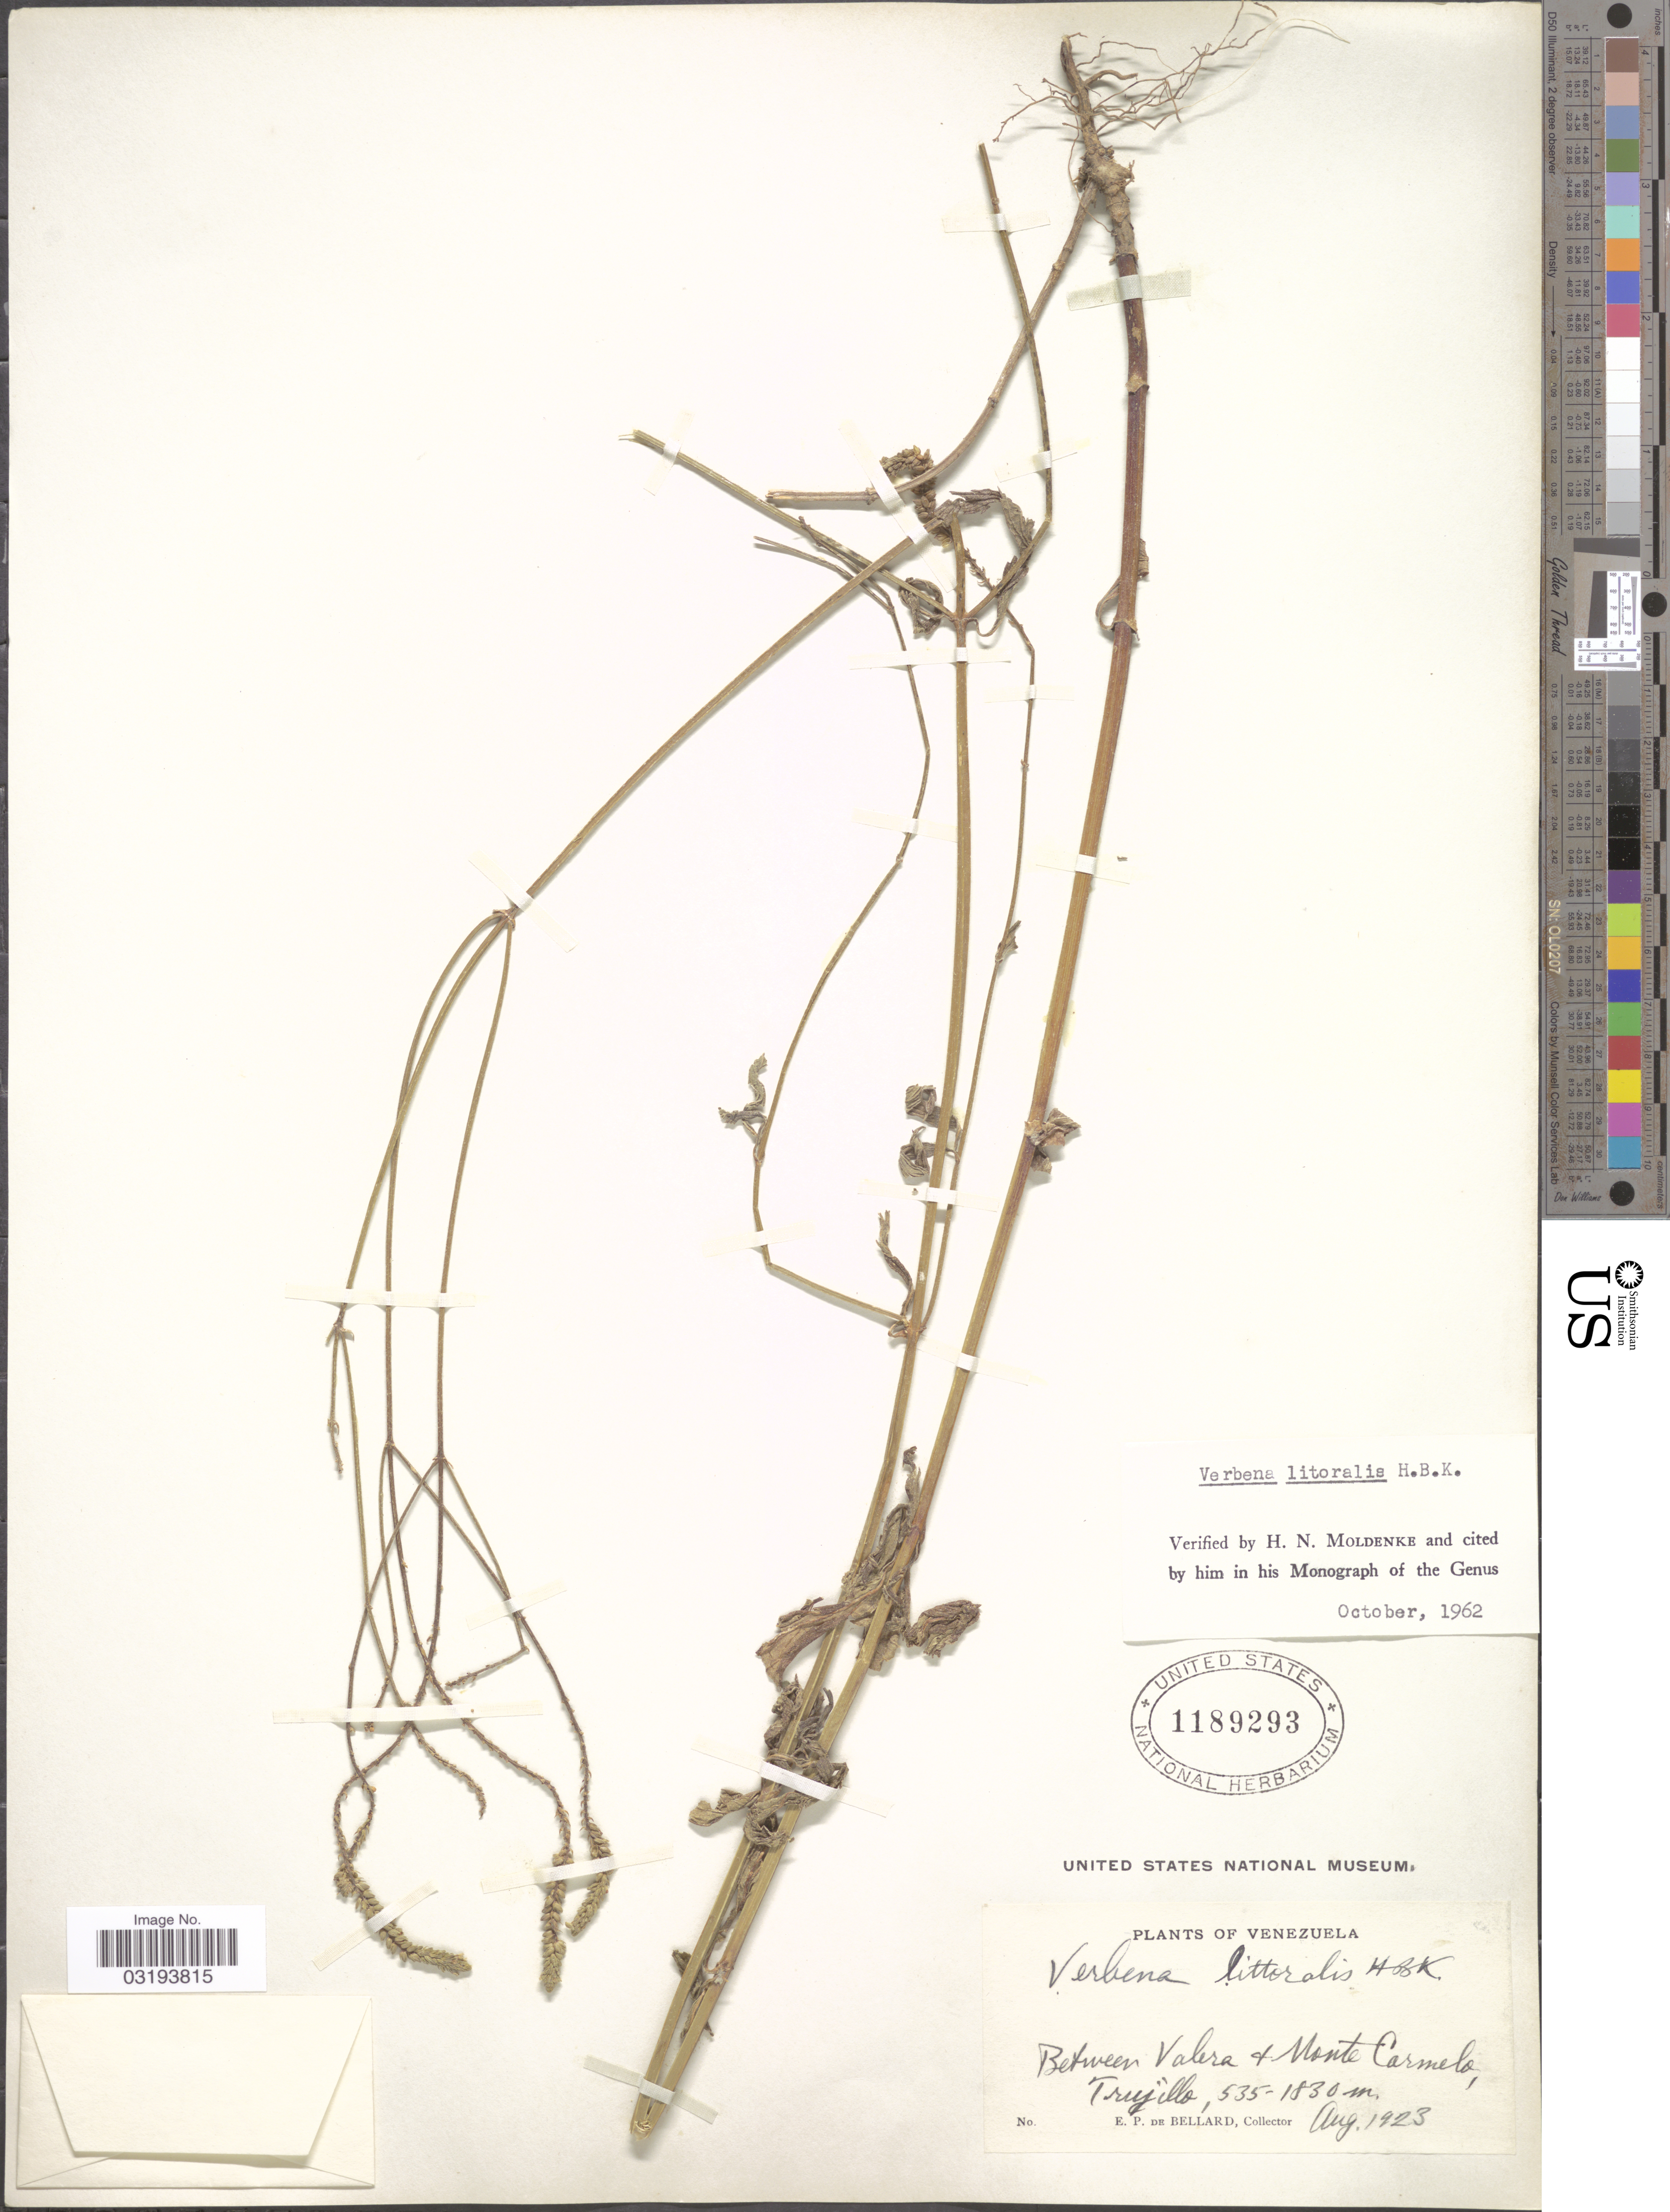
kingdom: Plantae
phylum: Tracheophyta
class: Magnoliopsida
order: Lamiales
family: Verbenaceae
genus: Verbena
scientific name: Verbena litoralis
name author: Kunth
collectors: E. de Bellard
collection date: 1923-08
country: Venezuela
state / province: Trujillo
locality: Between Valera & Monte Carmelo.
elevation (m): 535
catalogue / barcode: US 1189293